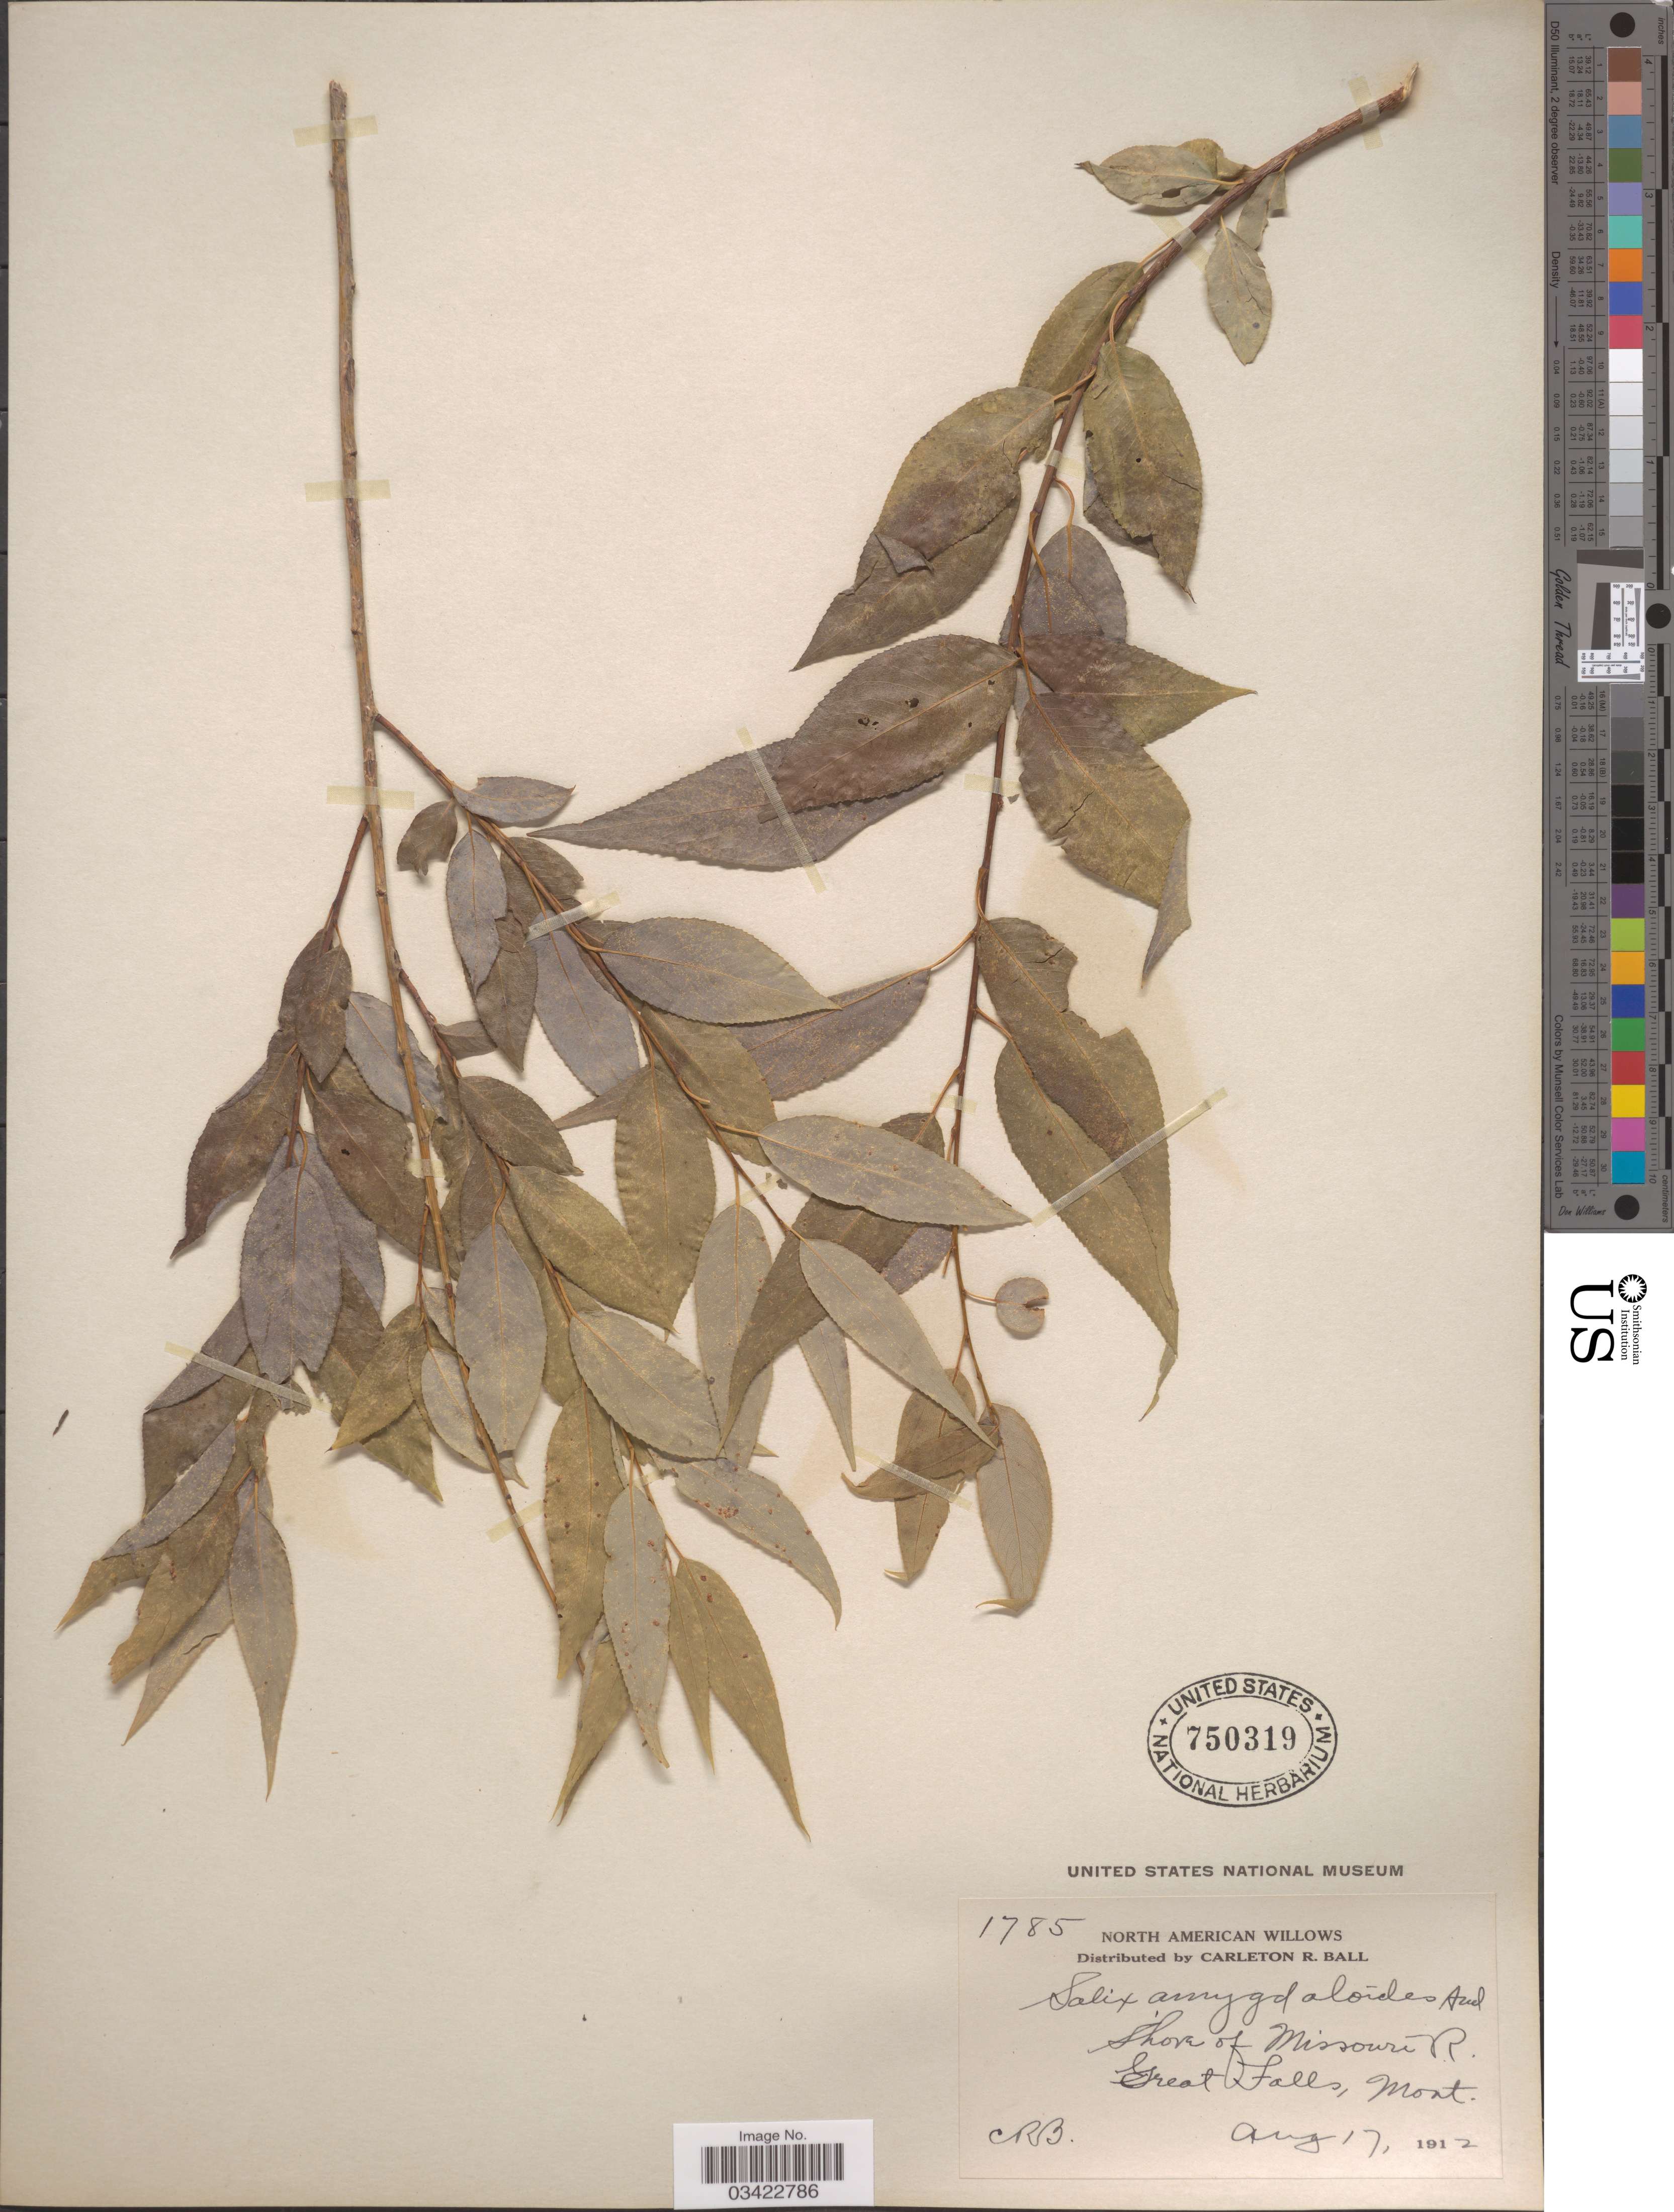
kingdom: Plantae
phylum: Tracheophyta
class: Magnoliopsida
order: Malpighiales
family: Salicaceae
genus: Salix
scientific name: Salix amygdaloides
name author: Andersson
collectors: C. R. Ball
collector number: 1785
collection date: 1912-08-17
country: United States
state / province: Montana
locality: Shore of Missouri R. Great Falls.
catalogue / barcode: US 750319